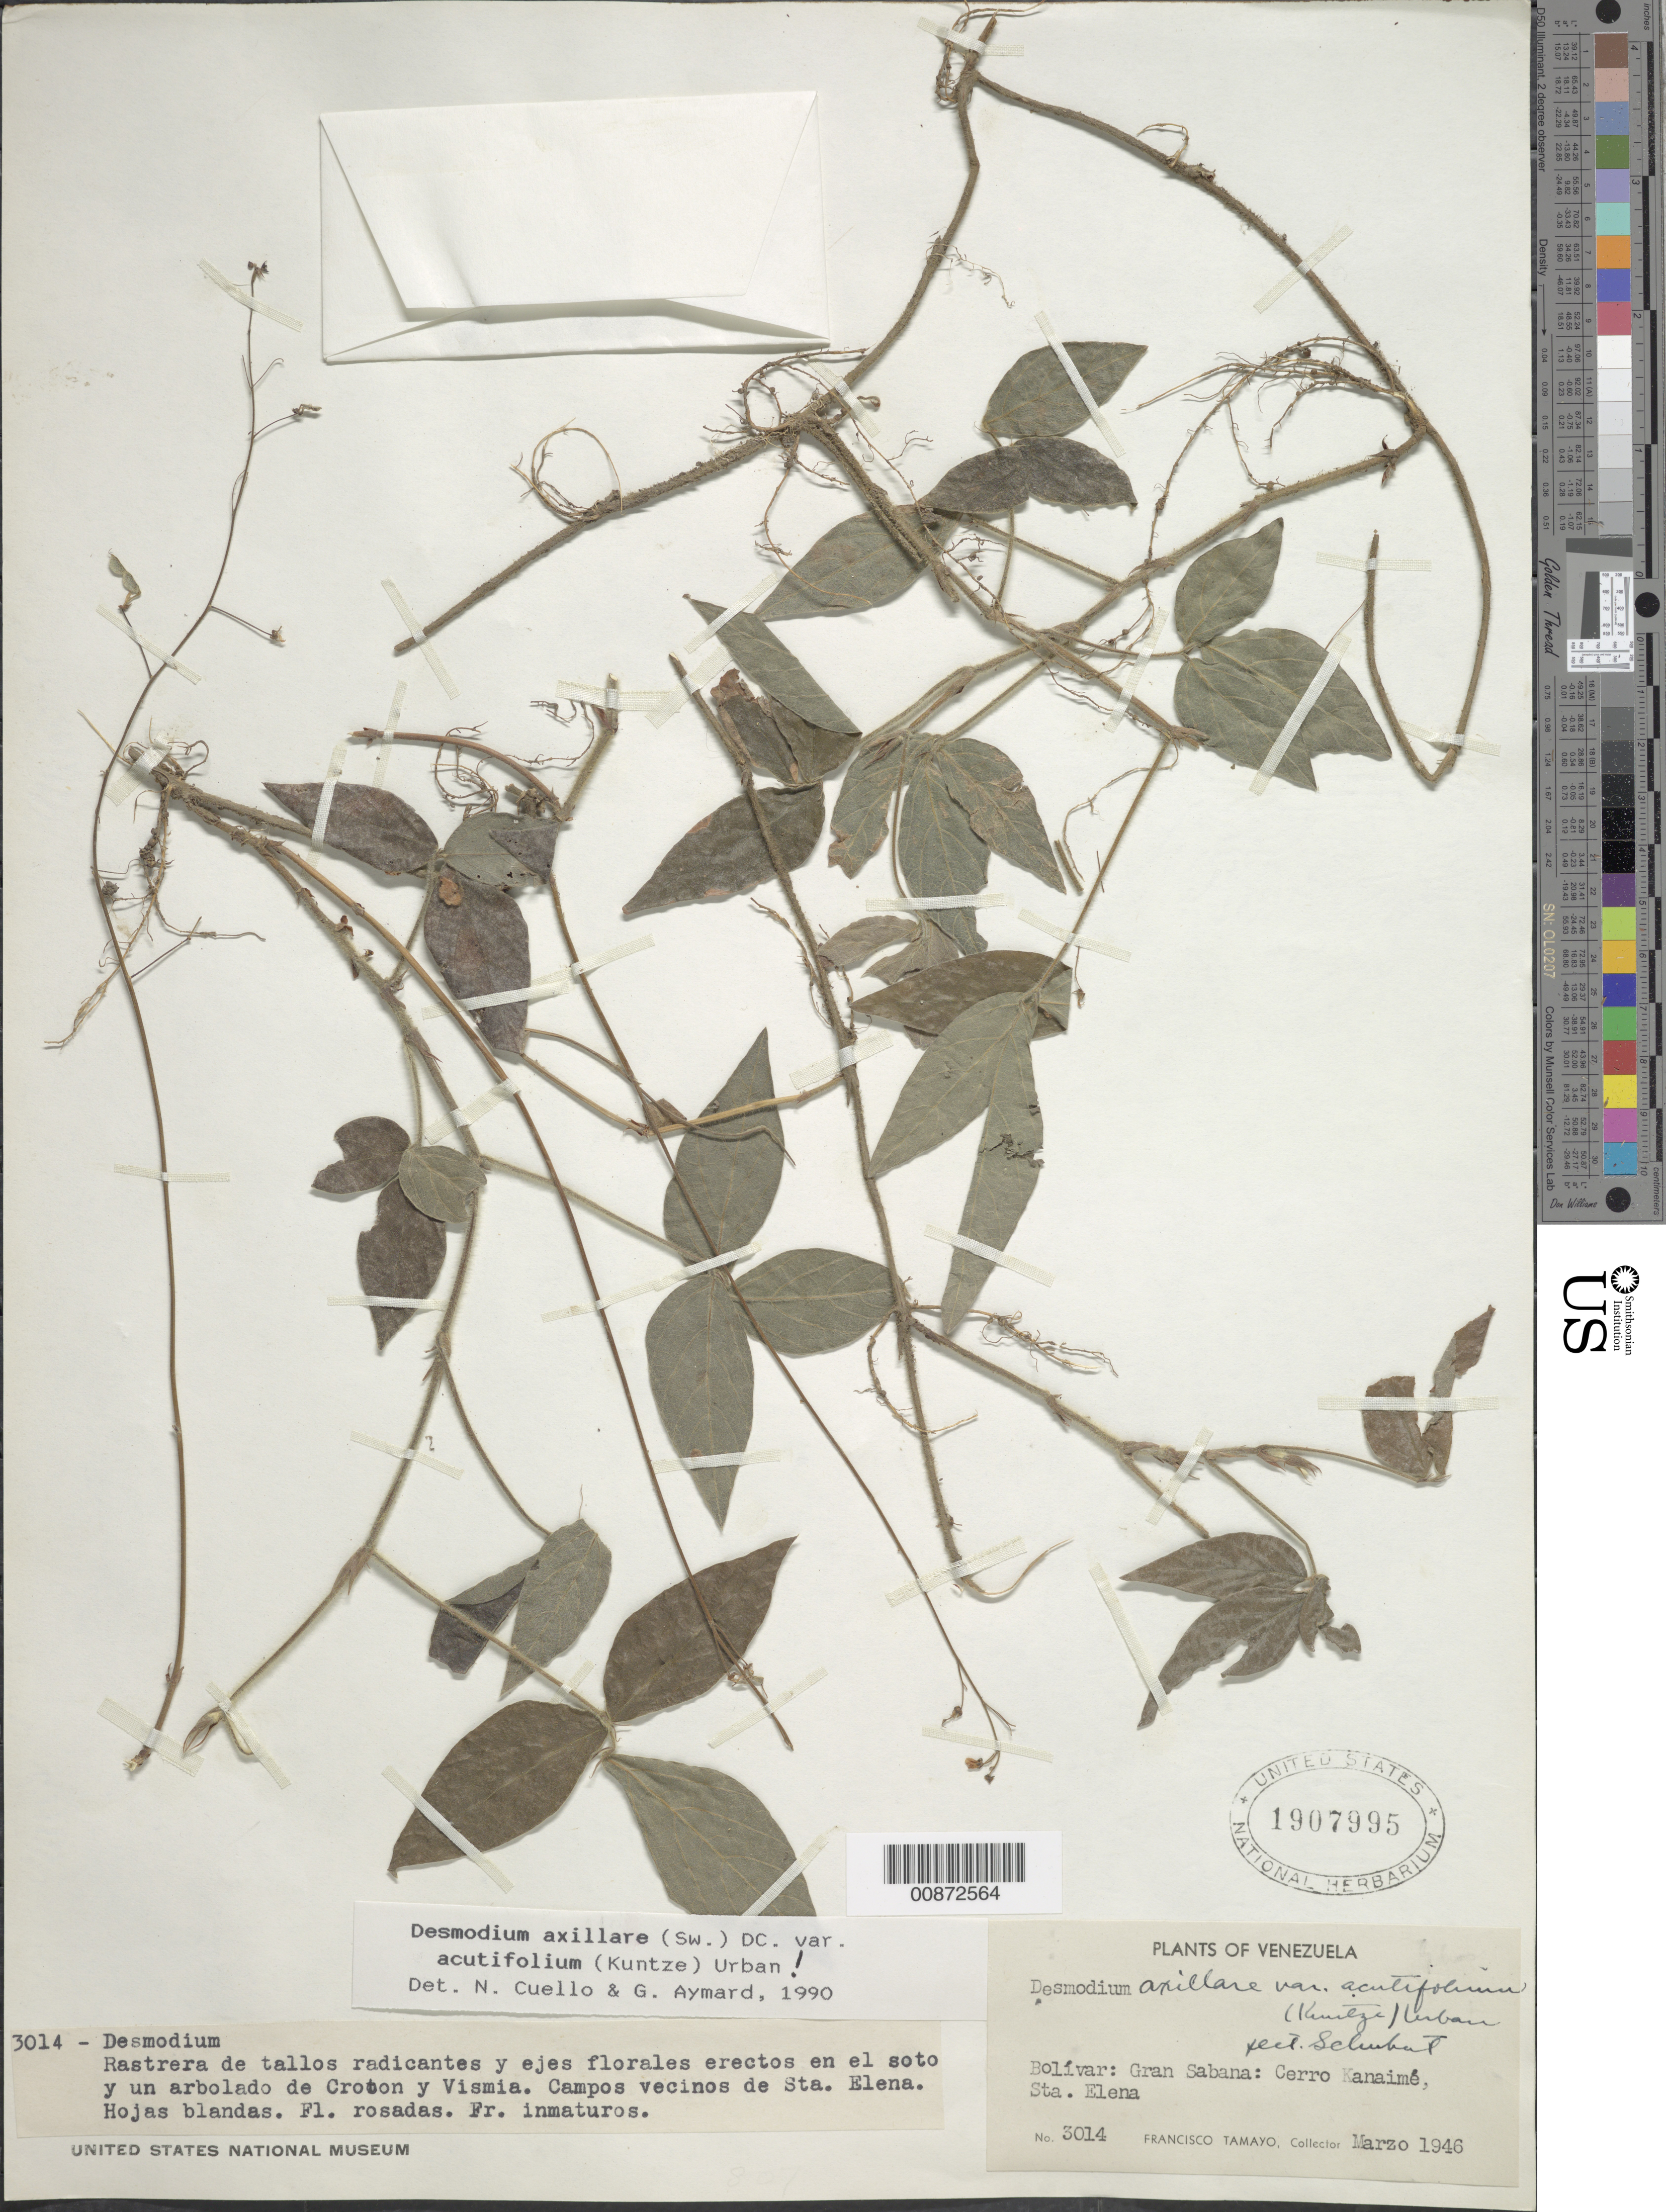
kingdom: Plantae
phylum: Tracheophyta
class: Magnoliopsida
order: Fabales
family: Fabaceae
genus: Desmodium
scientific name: Desmodium axillare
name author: (Sw.) DC.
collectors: F. Tamayo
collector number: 3014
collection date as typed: Mar-46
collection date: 1946-03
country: Venezuela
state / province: Bolívar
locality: Gran Sabana, Sta. Elena, Cerro Kanaimé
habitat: Soto y un arbolado de Croton y Vismia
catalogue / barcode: US 1907995